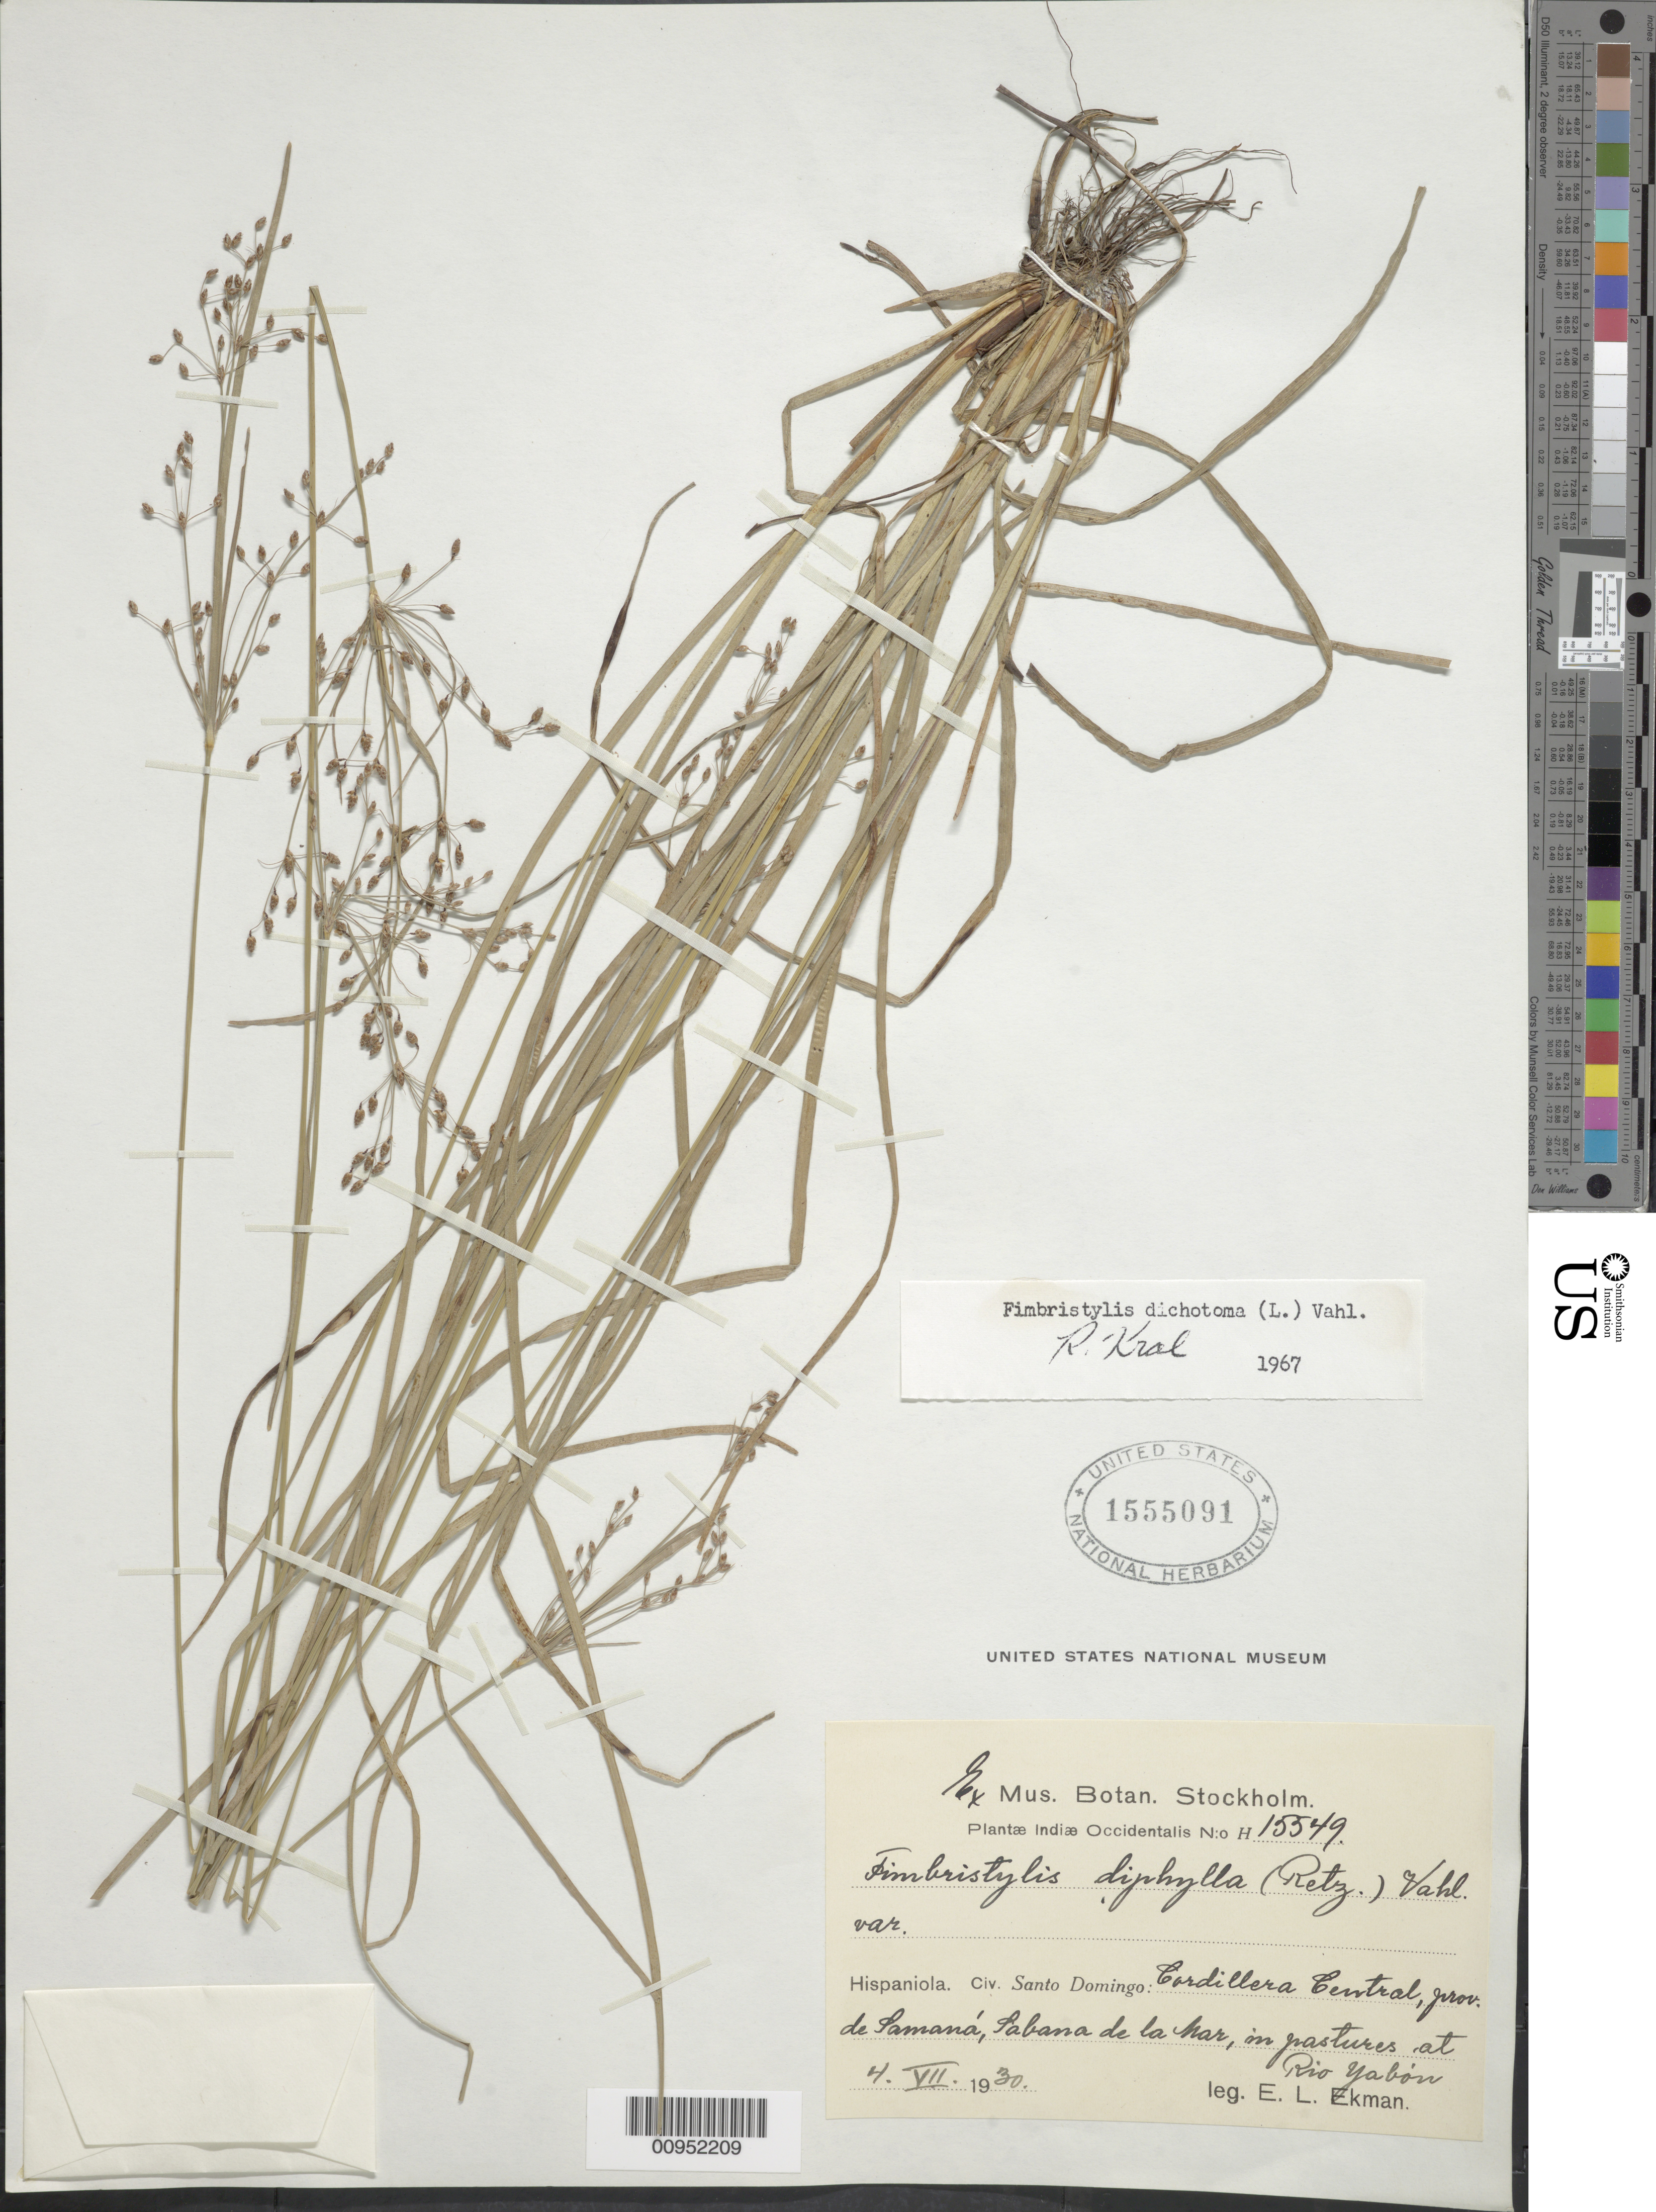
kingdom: Plantae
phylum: Tracheophyta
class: Liliopsida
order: Poales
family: Cyperaceae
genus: Fimbristylis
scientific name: Fimbristylis dichotoma subsp. dichotoma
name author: (L.) Vahl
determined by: Kral, Robert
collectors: E. L. Ekman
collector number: H 15549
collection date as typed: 04 Jul 1930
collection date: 1930-07-04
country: Dominican Republic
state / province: Samaná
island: Hispaniola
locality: Cordillera Central, Sabana de la Mar, pastures at Rio Yabón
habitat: Pastures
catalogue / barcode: US 1555091